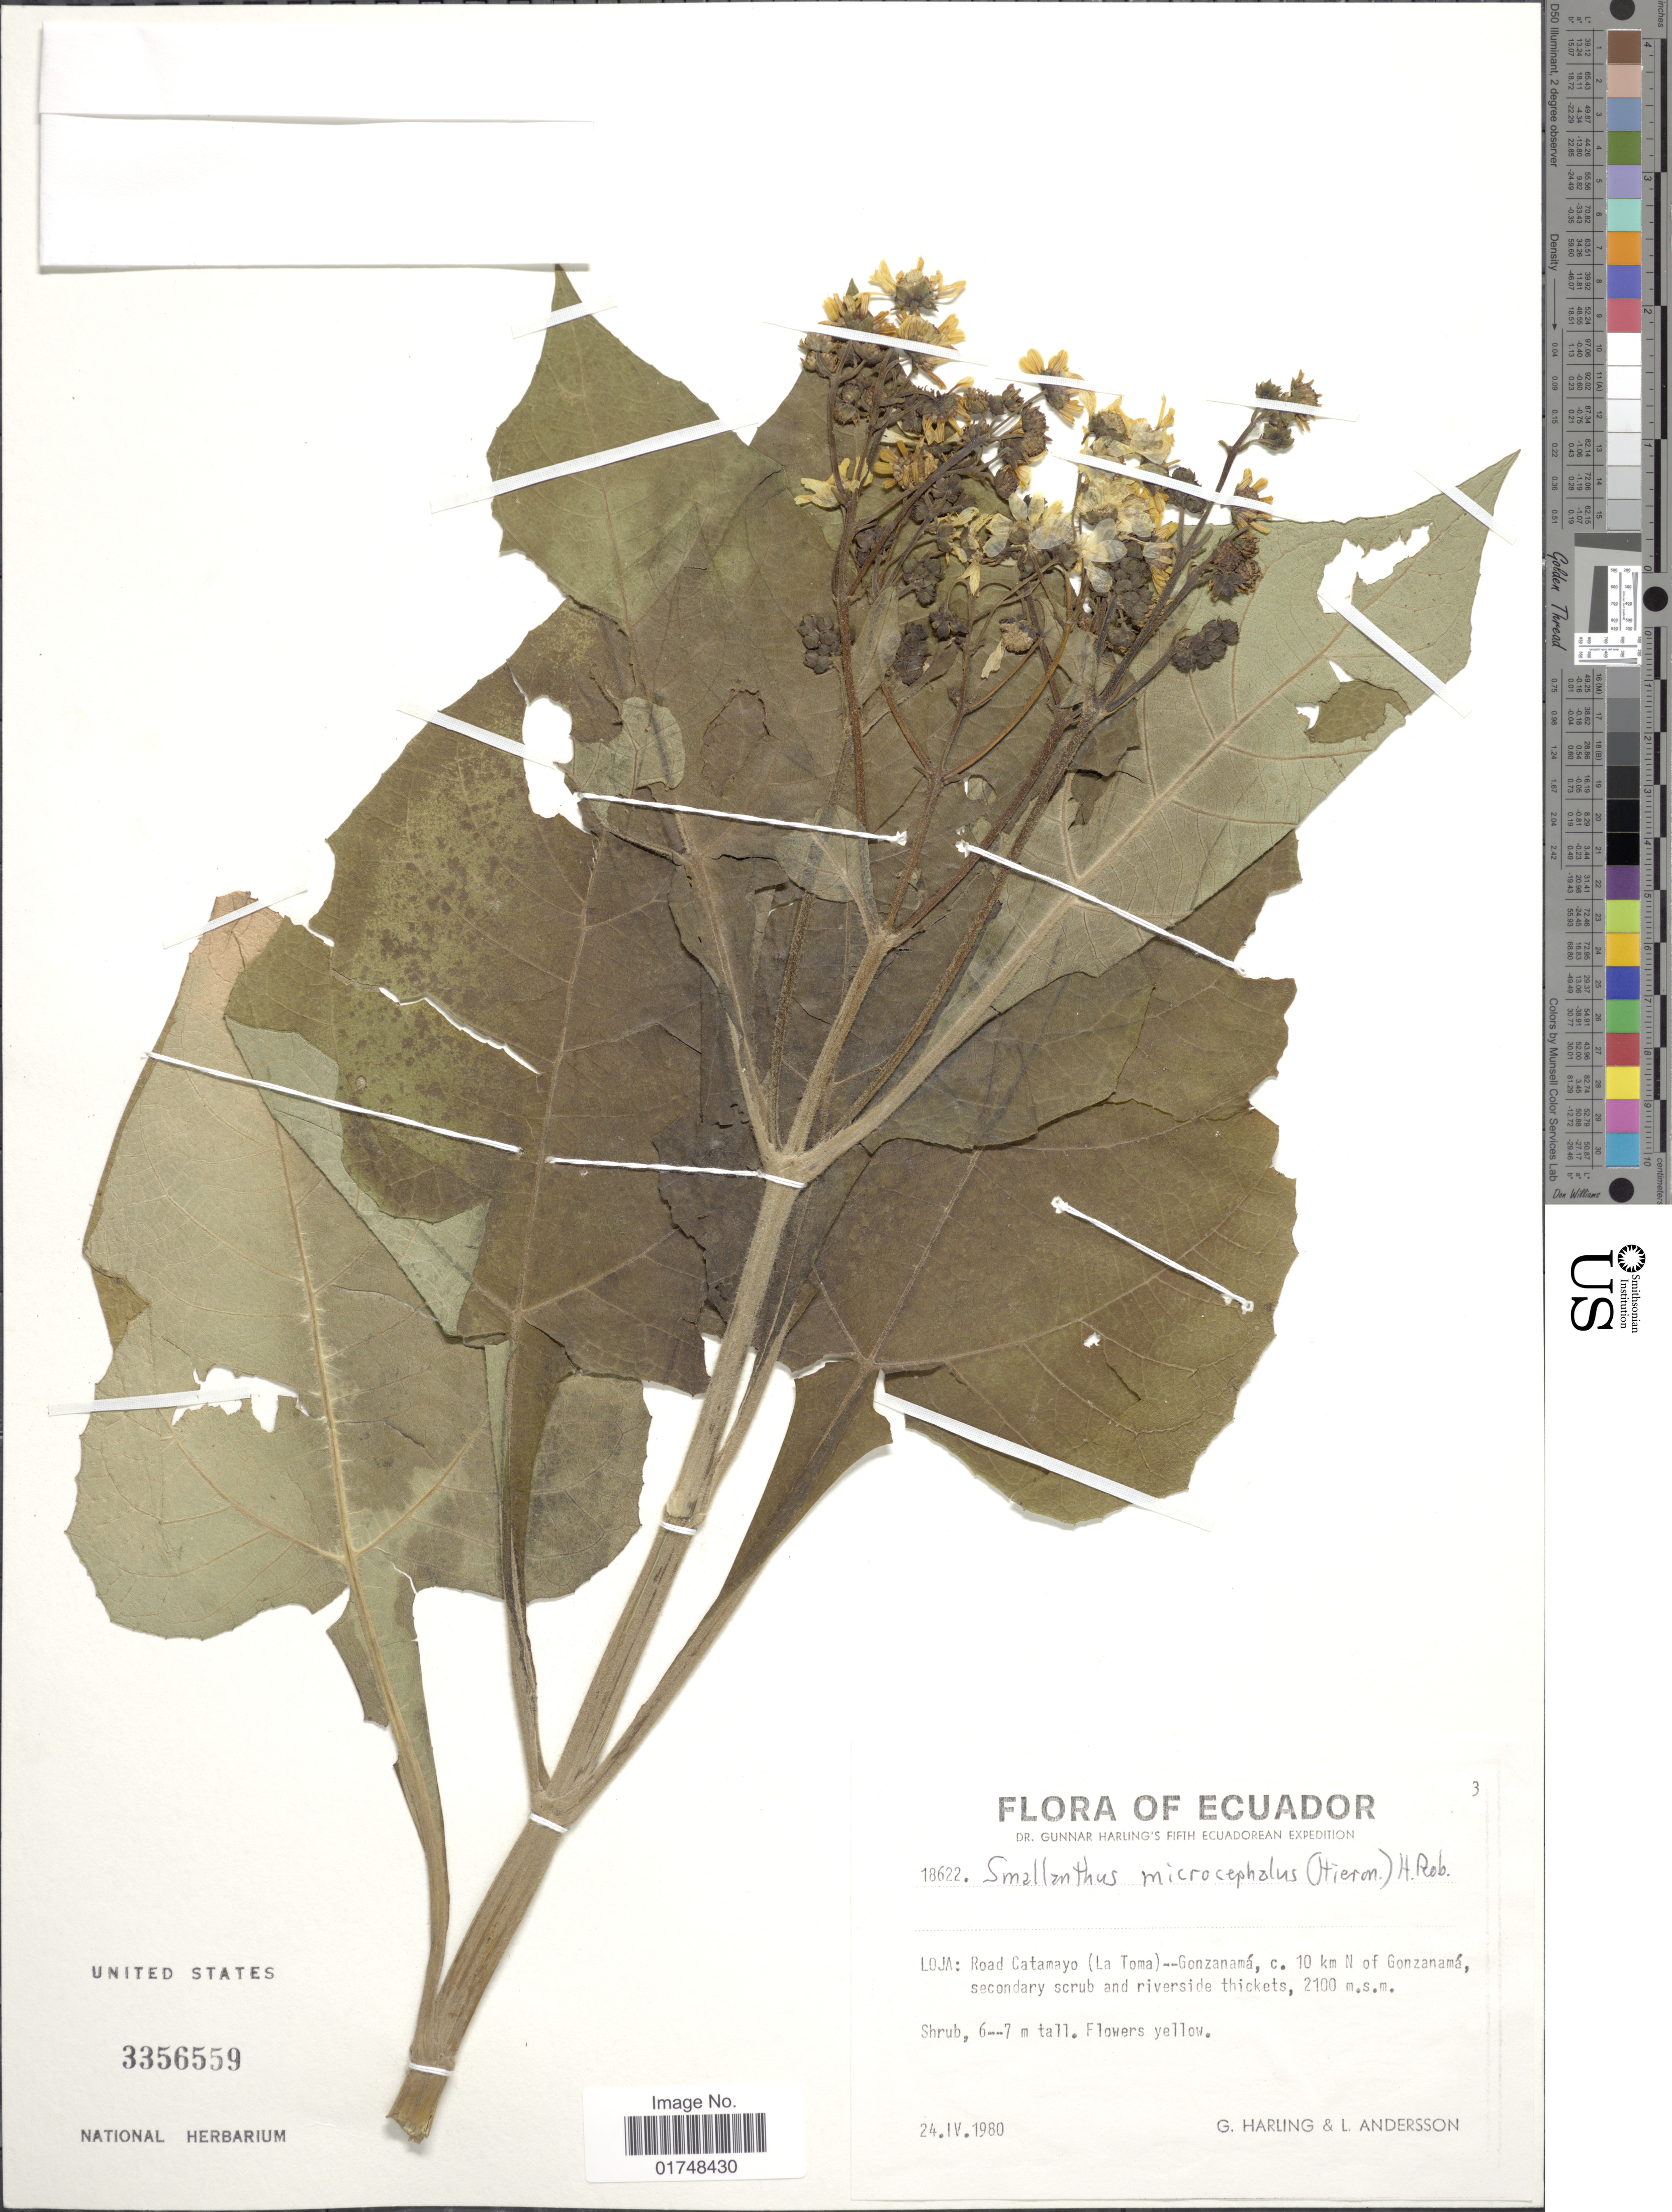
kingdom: Plantae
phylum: Tracheophyta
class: Magnoliopsida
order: Asterales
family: Asteraceae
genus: Smallanthus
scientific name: Smallanthus microcephalus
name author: (Hieron.) H. Rob.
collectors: G. Harling & L. Andersson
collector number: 18622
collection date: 1980-04-24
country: Ecuador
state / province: Loja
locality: Road Catamayo (La Toma)--Gonzanama, c. 10 km N of Gonzanama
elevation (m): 2100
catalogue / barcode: US 3356559